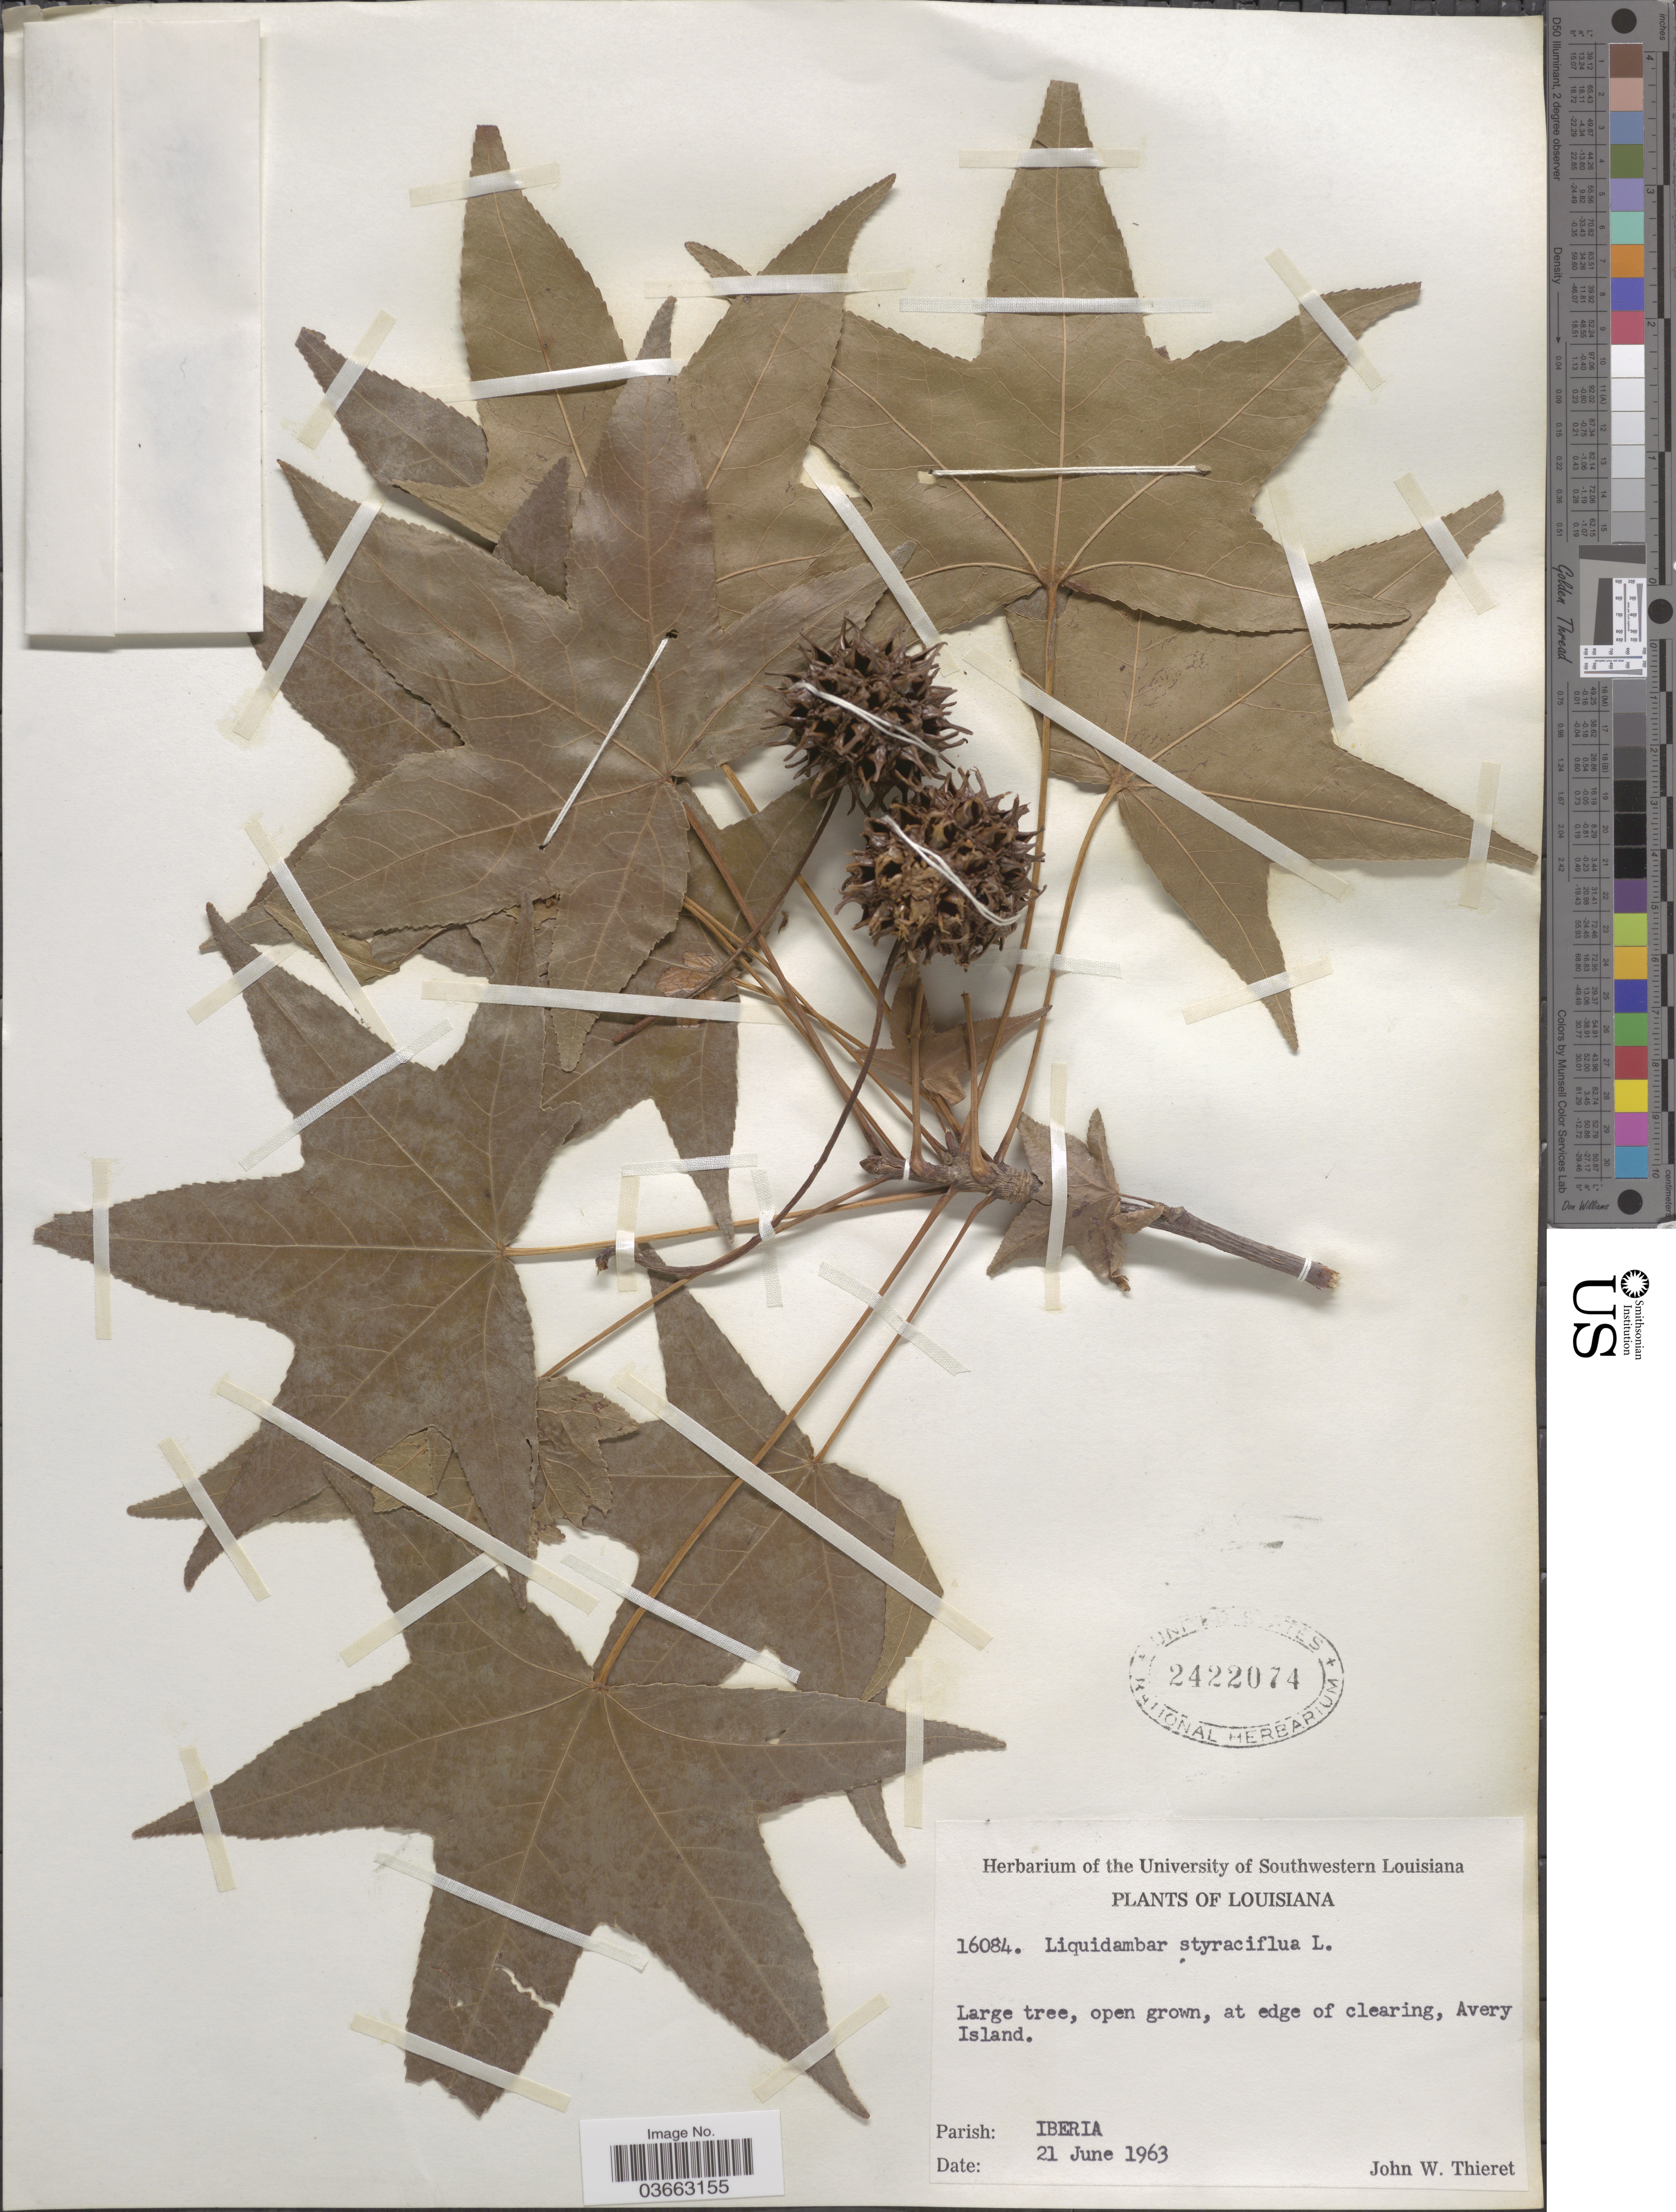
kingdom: Plantae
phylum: Tracheophyta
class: Magnoliopsida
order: Saxifragales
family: Altingiaceae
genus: Liquidambar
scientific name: Liquidambar styraciflua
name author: L.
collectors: J. W. Thieret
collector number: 16084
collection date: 1963-06-21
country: United States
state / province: Louisiana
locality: Avery Island. Parish: Iberia.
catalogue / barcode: US 2422074